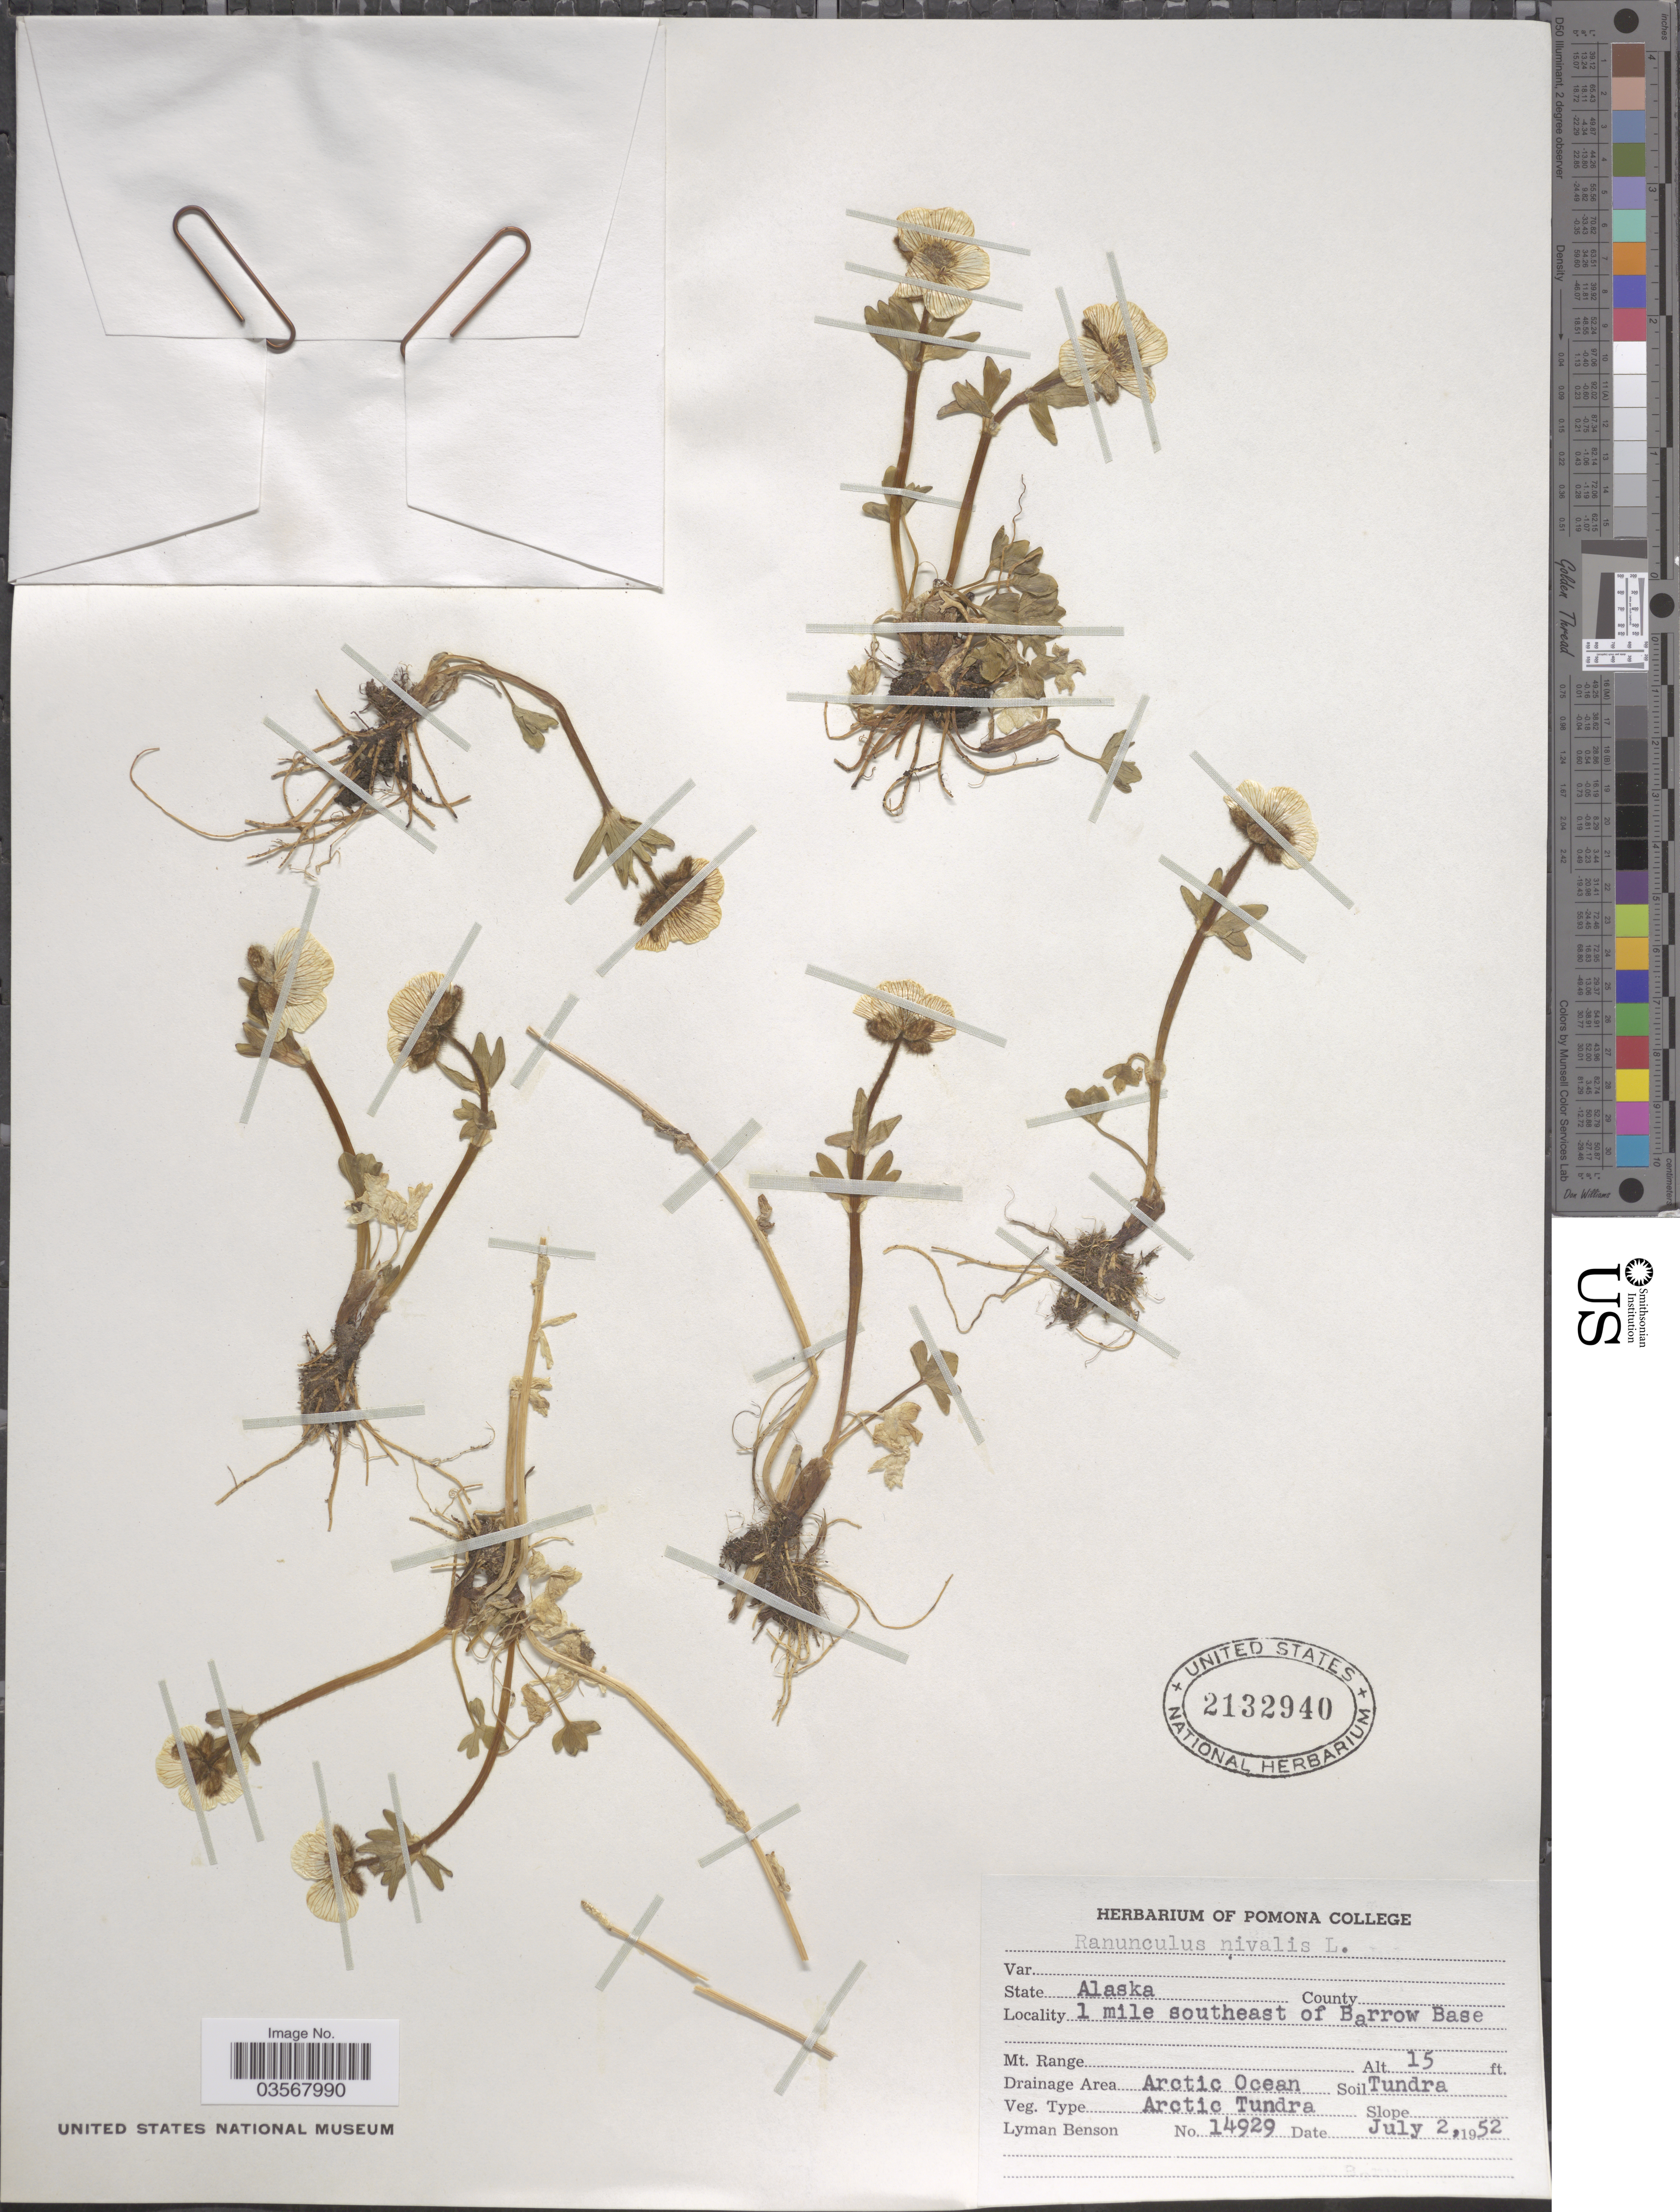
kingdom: Plantae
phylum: Tracheophyta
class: Magnoliopsida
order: Ranunculales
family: Ranunculaceae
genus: Ranunculus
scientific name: Ranunculus nivalis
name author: L.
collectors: L. D. Benson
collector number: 14929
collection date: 1952-07-02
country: United States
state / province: Alaska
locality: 1 mile southeast of Barrow Base. Drainage Area Arctic Ocean.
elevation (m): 5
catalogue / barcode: US 2132940